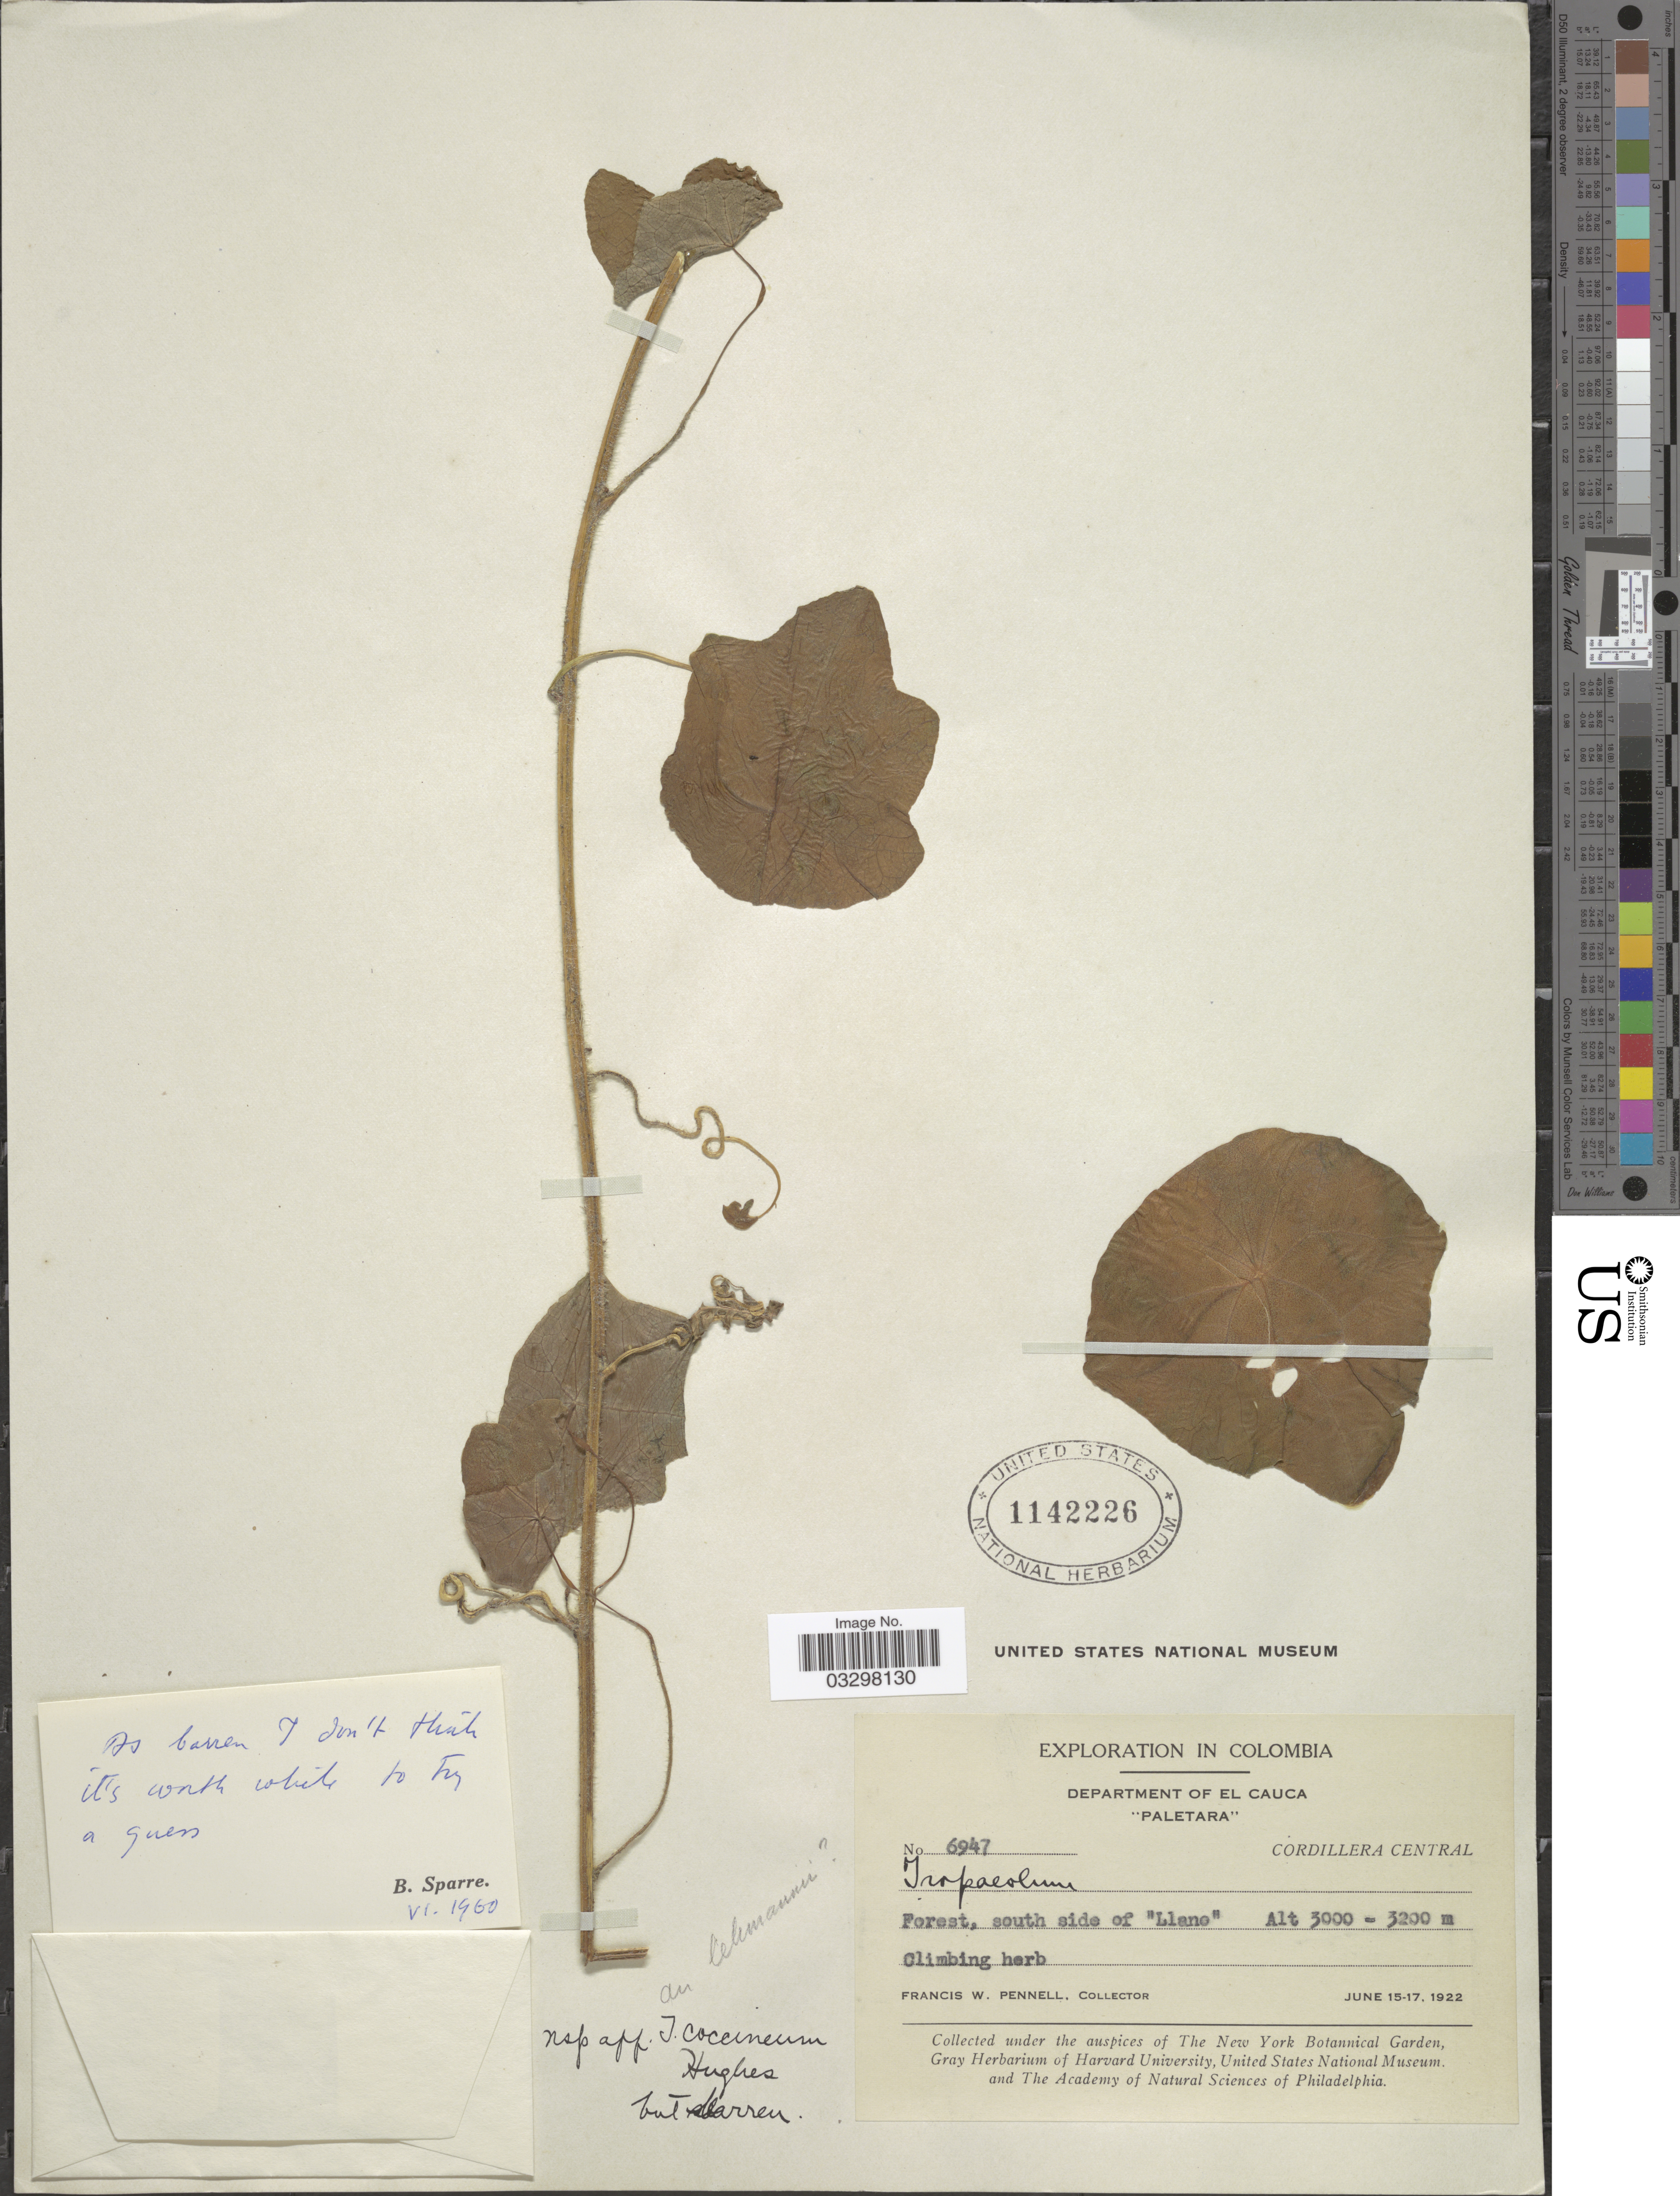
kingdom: Plantae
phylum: Tracheophyta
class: Magnoliopsida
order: Brassicales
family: Tropaeolaceae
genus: Tropaeolum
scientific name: Tropaeolum sp.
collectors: F. W. Pennell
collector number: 6947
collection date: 1922-06-15/1922-06-17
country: Colombia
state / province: Cauca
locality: Department of El Cauca, "Paletara", Cordillera Central.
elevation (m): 3000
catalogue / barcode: US 1142226